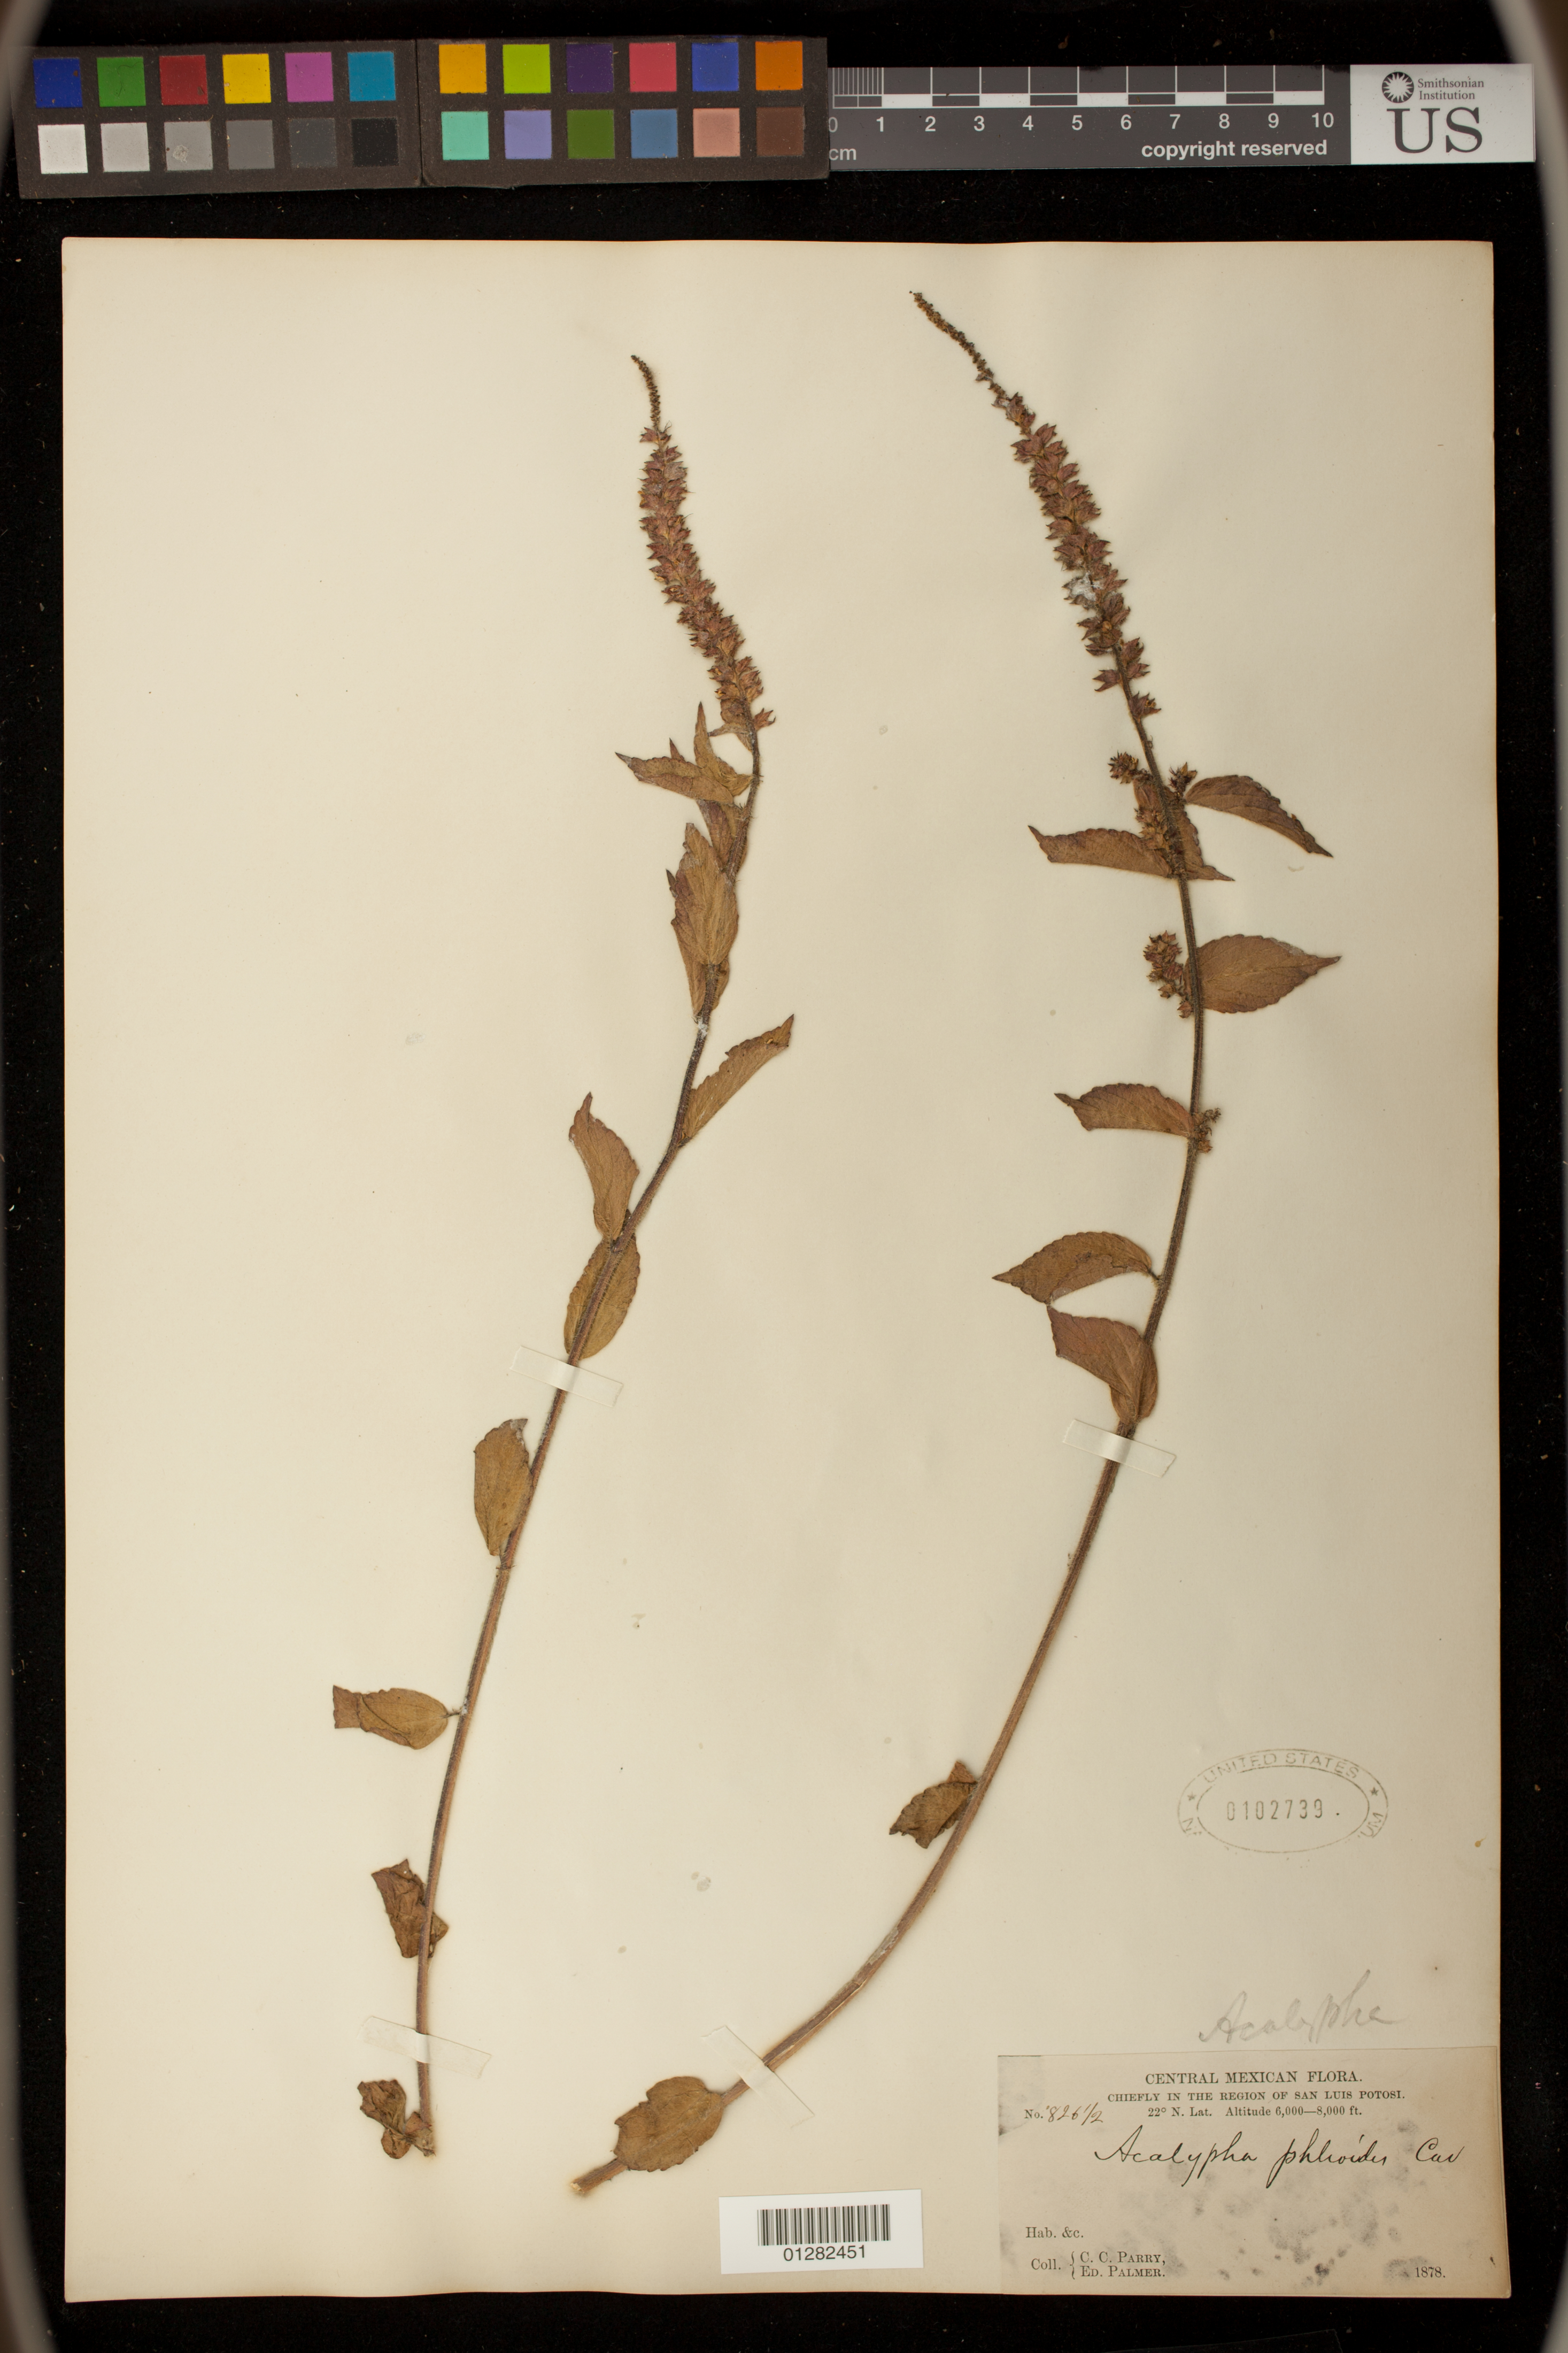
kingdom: Plantae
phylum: Tracheophyta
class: Magnoliopsida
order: Malpighiales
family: Euphorbiaceae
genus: Acalypha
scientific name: Acalypha phleoides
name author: Cav.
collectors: I. L. Wiggins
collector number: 826 1/2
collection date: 1878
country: Mexico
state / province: San Luis Potosi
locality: Chiefly in the Region of San Luis Potosi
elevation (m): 1829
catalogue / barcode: US 102739